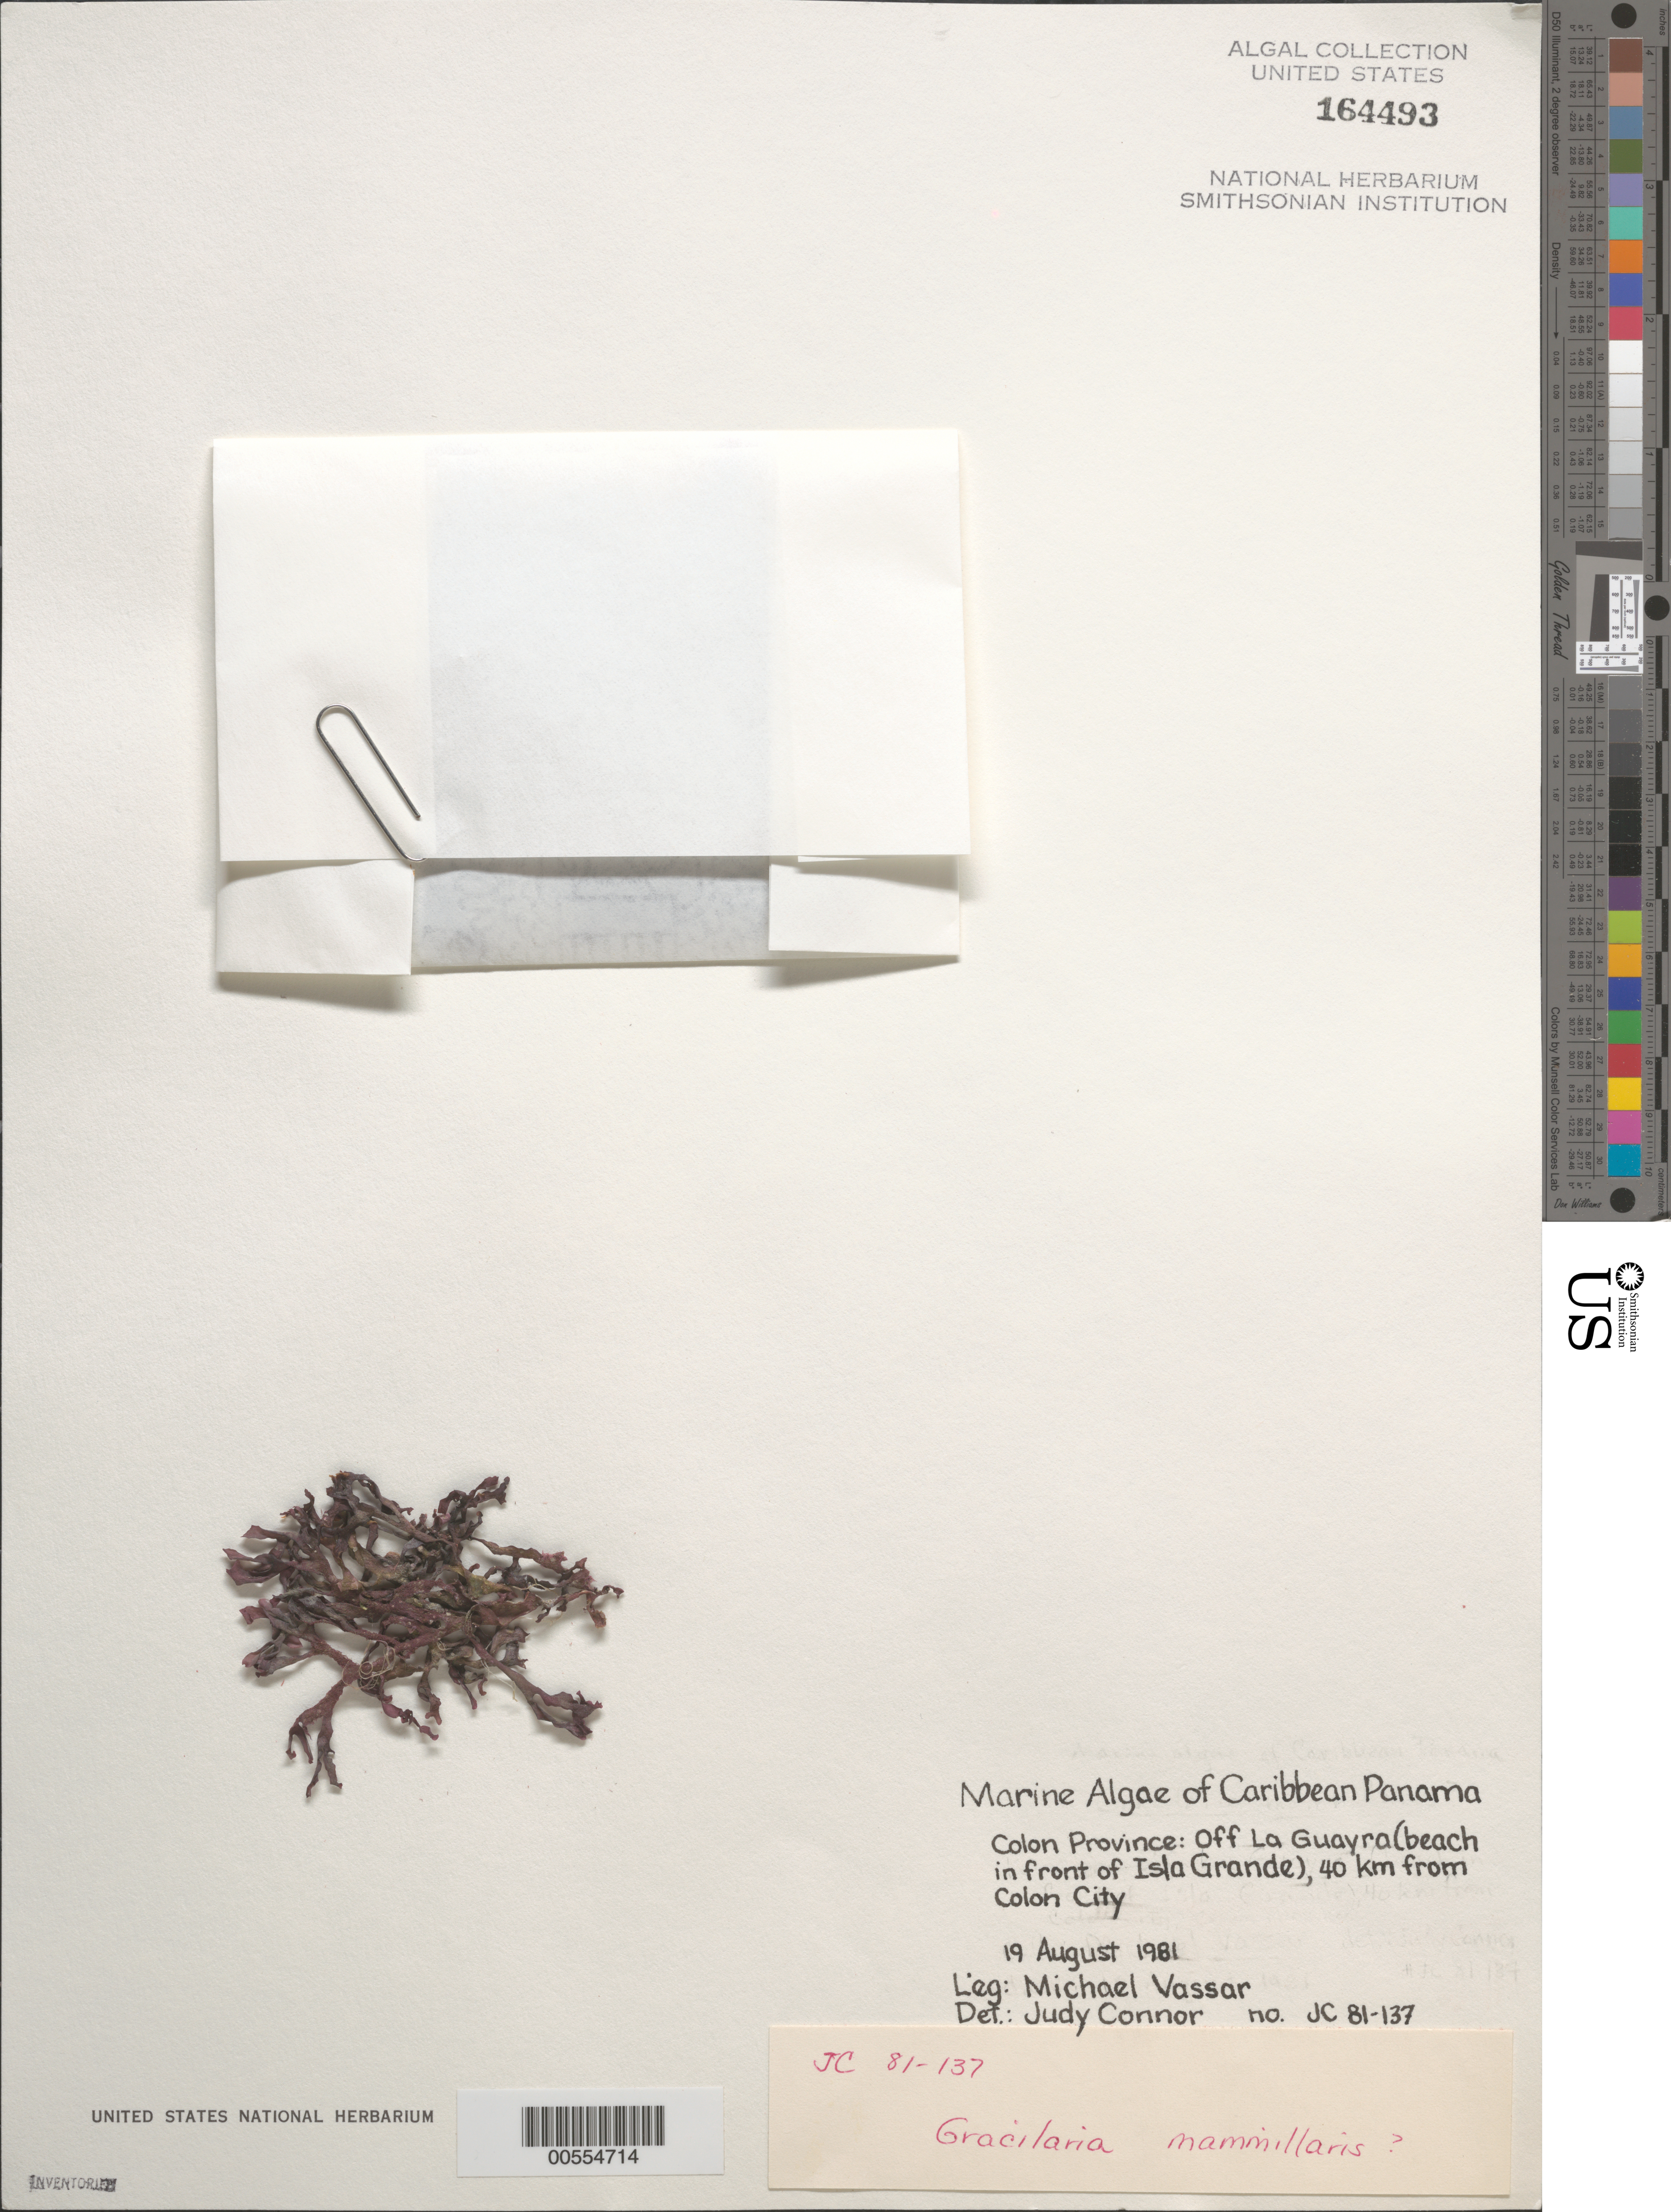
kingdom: Plantae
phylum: Rhodophyta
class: Florideophyceae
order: Gracilariales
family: Gracilariaceae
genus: Gracilaria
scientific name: Gracilaria mammillaris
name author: (Mont.) M. Howe in Britton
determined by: Connor, J.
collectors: M. Vassar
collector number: Jc 81-137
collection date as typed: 19 Aug 1981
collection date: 1981-08-19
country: Panama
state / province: Colón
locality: Off La Guayra, by Isla Grande, 40 km from Colon City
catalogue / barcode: US 164493